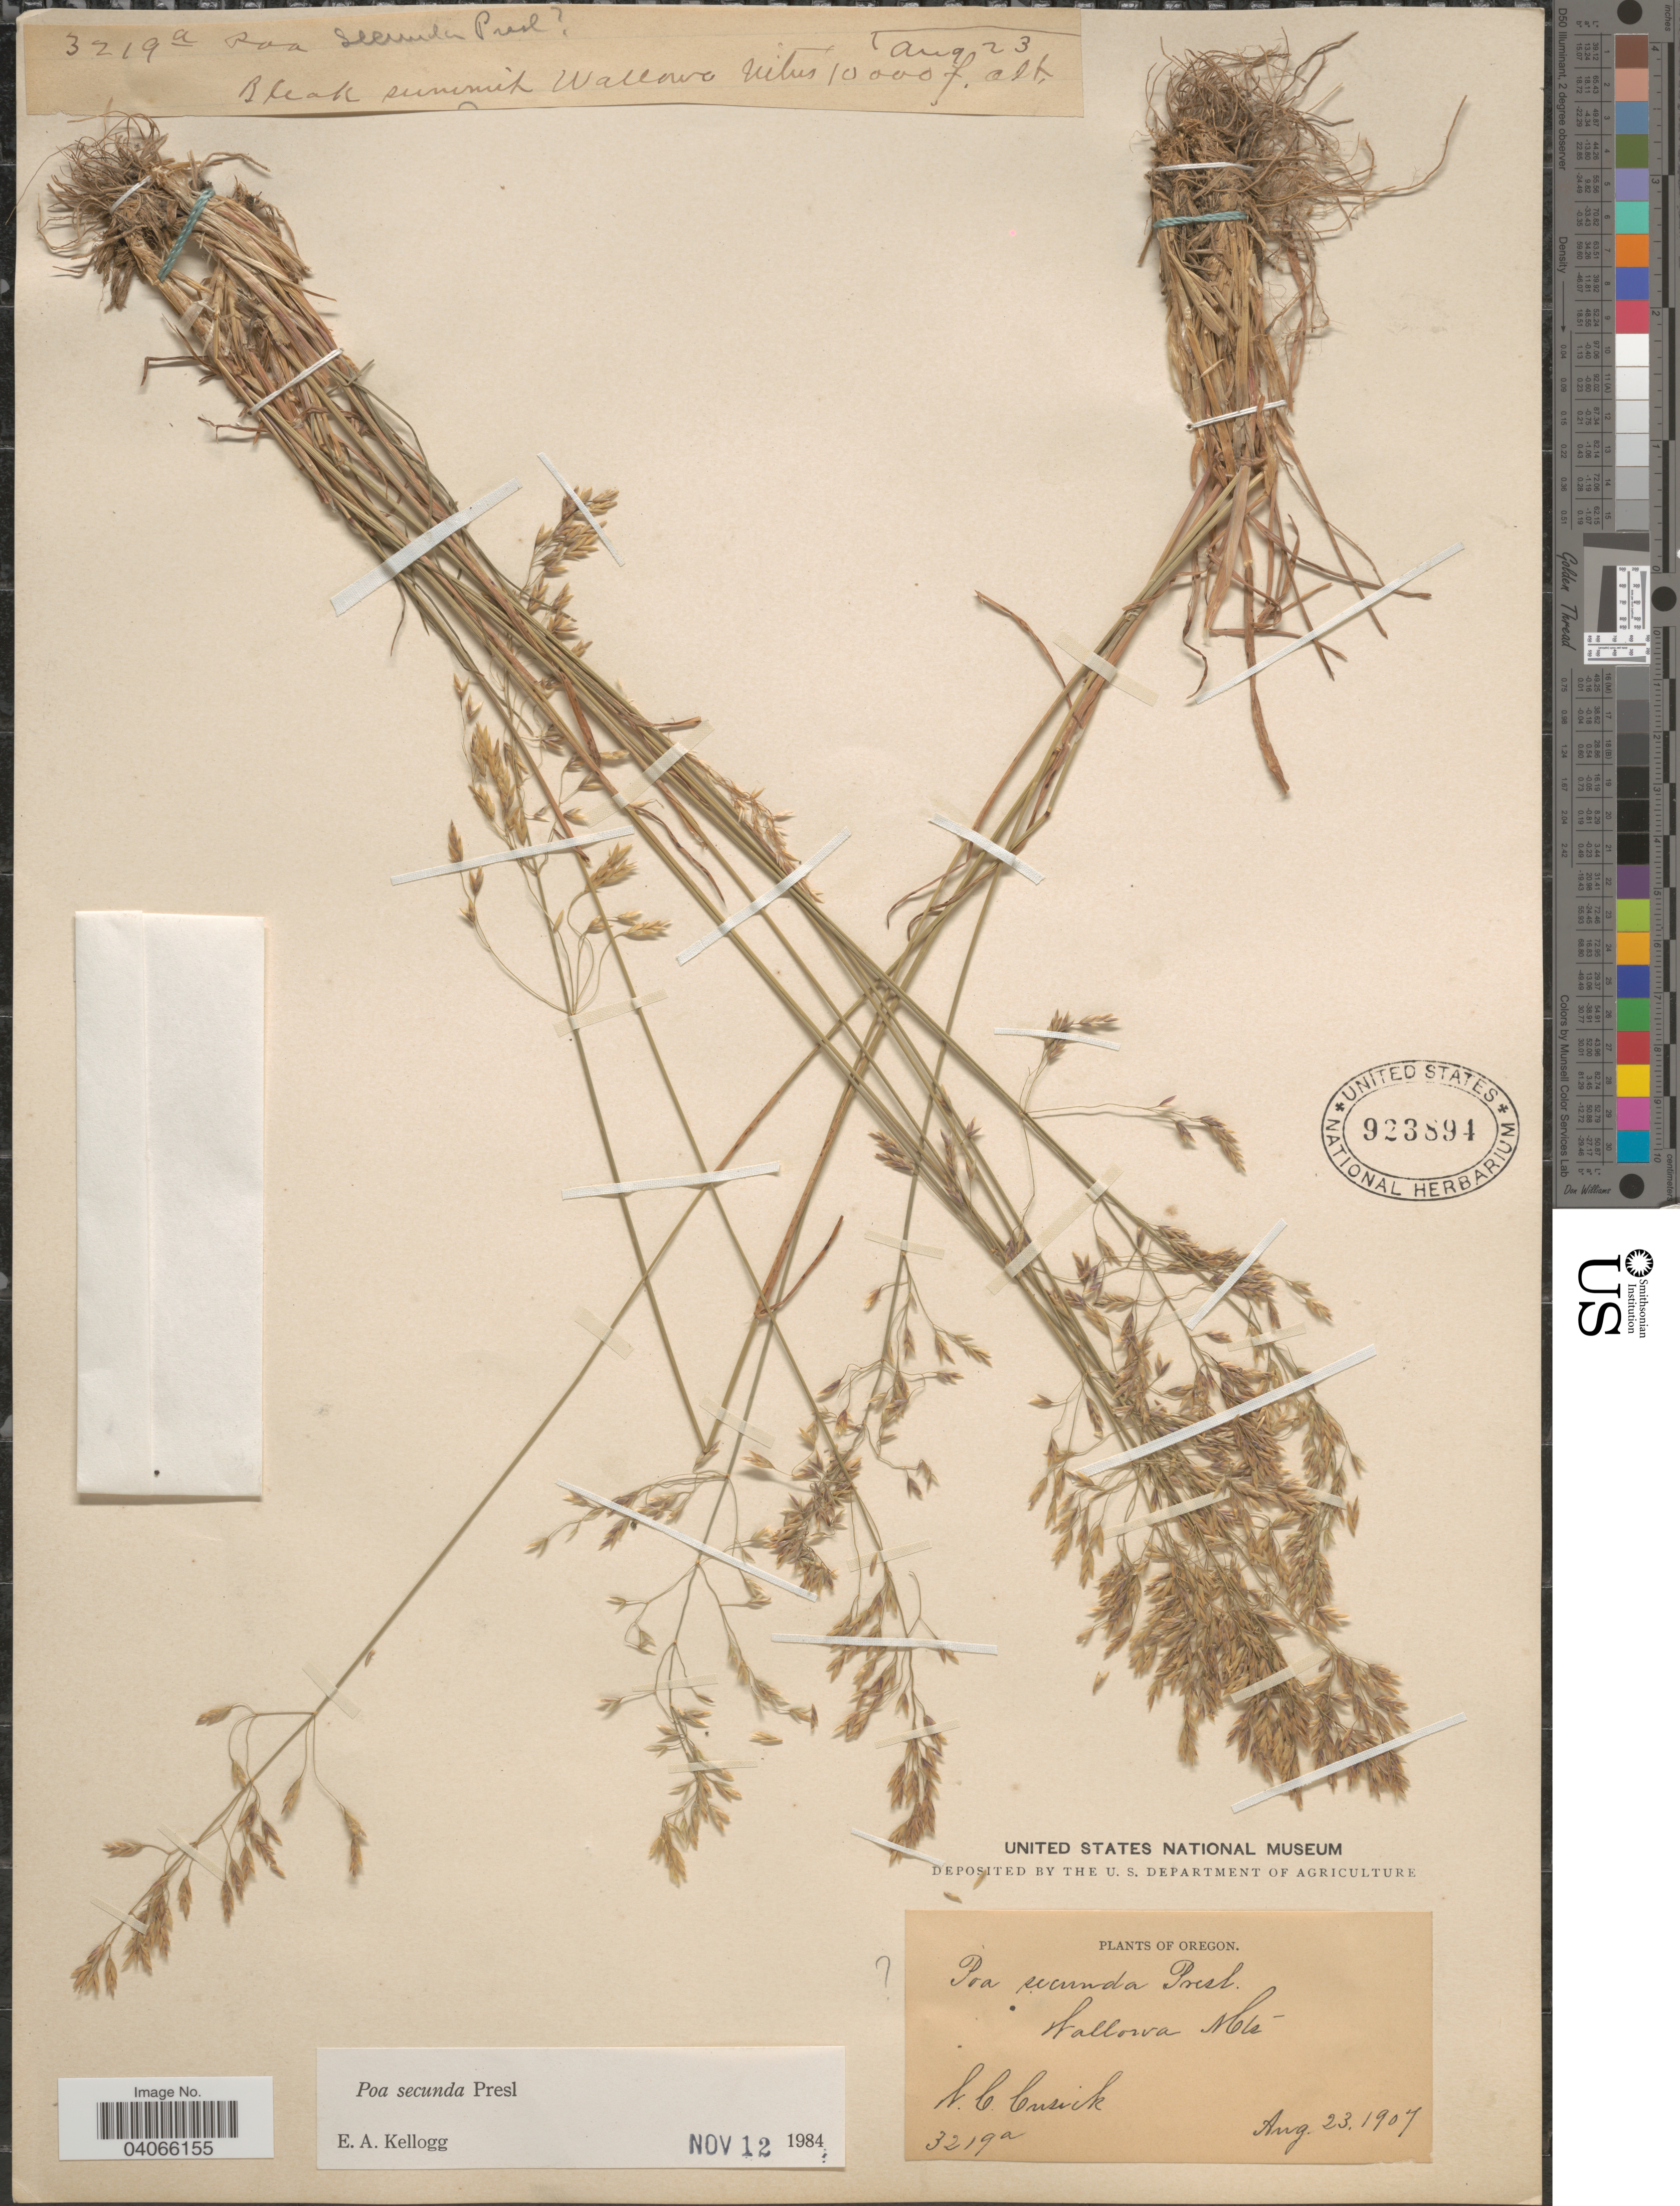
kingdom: Plantae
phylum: Tracheophyta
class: Liliopsida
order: Poales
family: Poaceae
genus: Poa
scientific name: Poa secunda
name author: J. Presl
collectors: W. C. Cusick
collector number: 3219a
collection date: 1907-08-23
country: United States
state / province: Oregon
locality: Wallowa Mts.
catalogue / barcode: US 923894